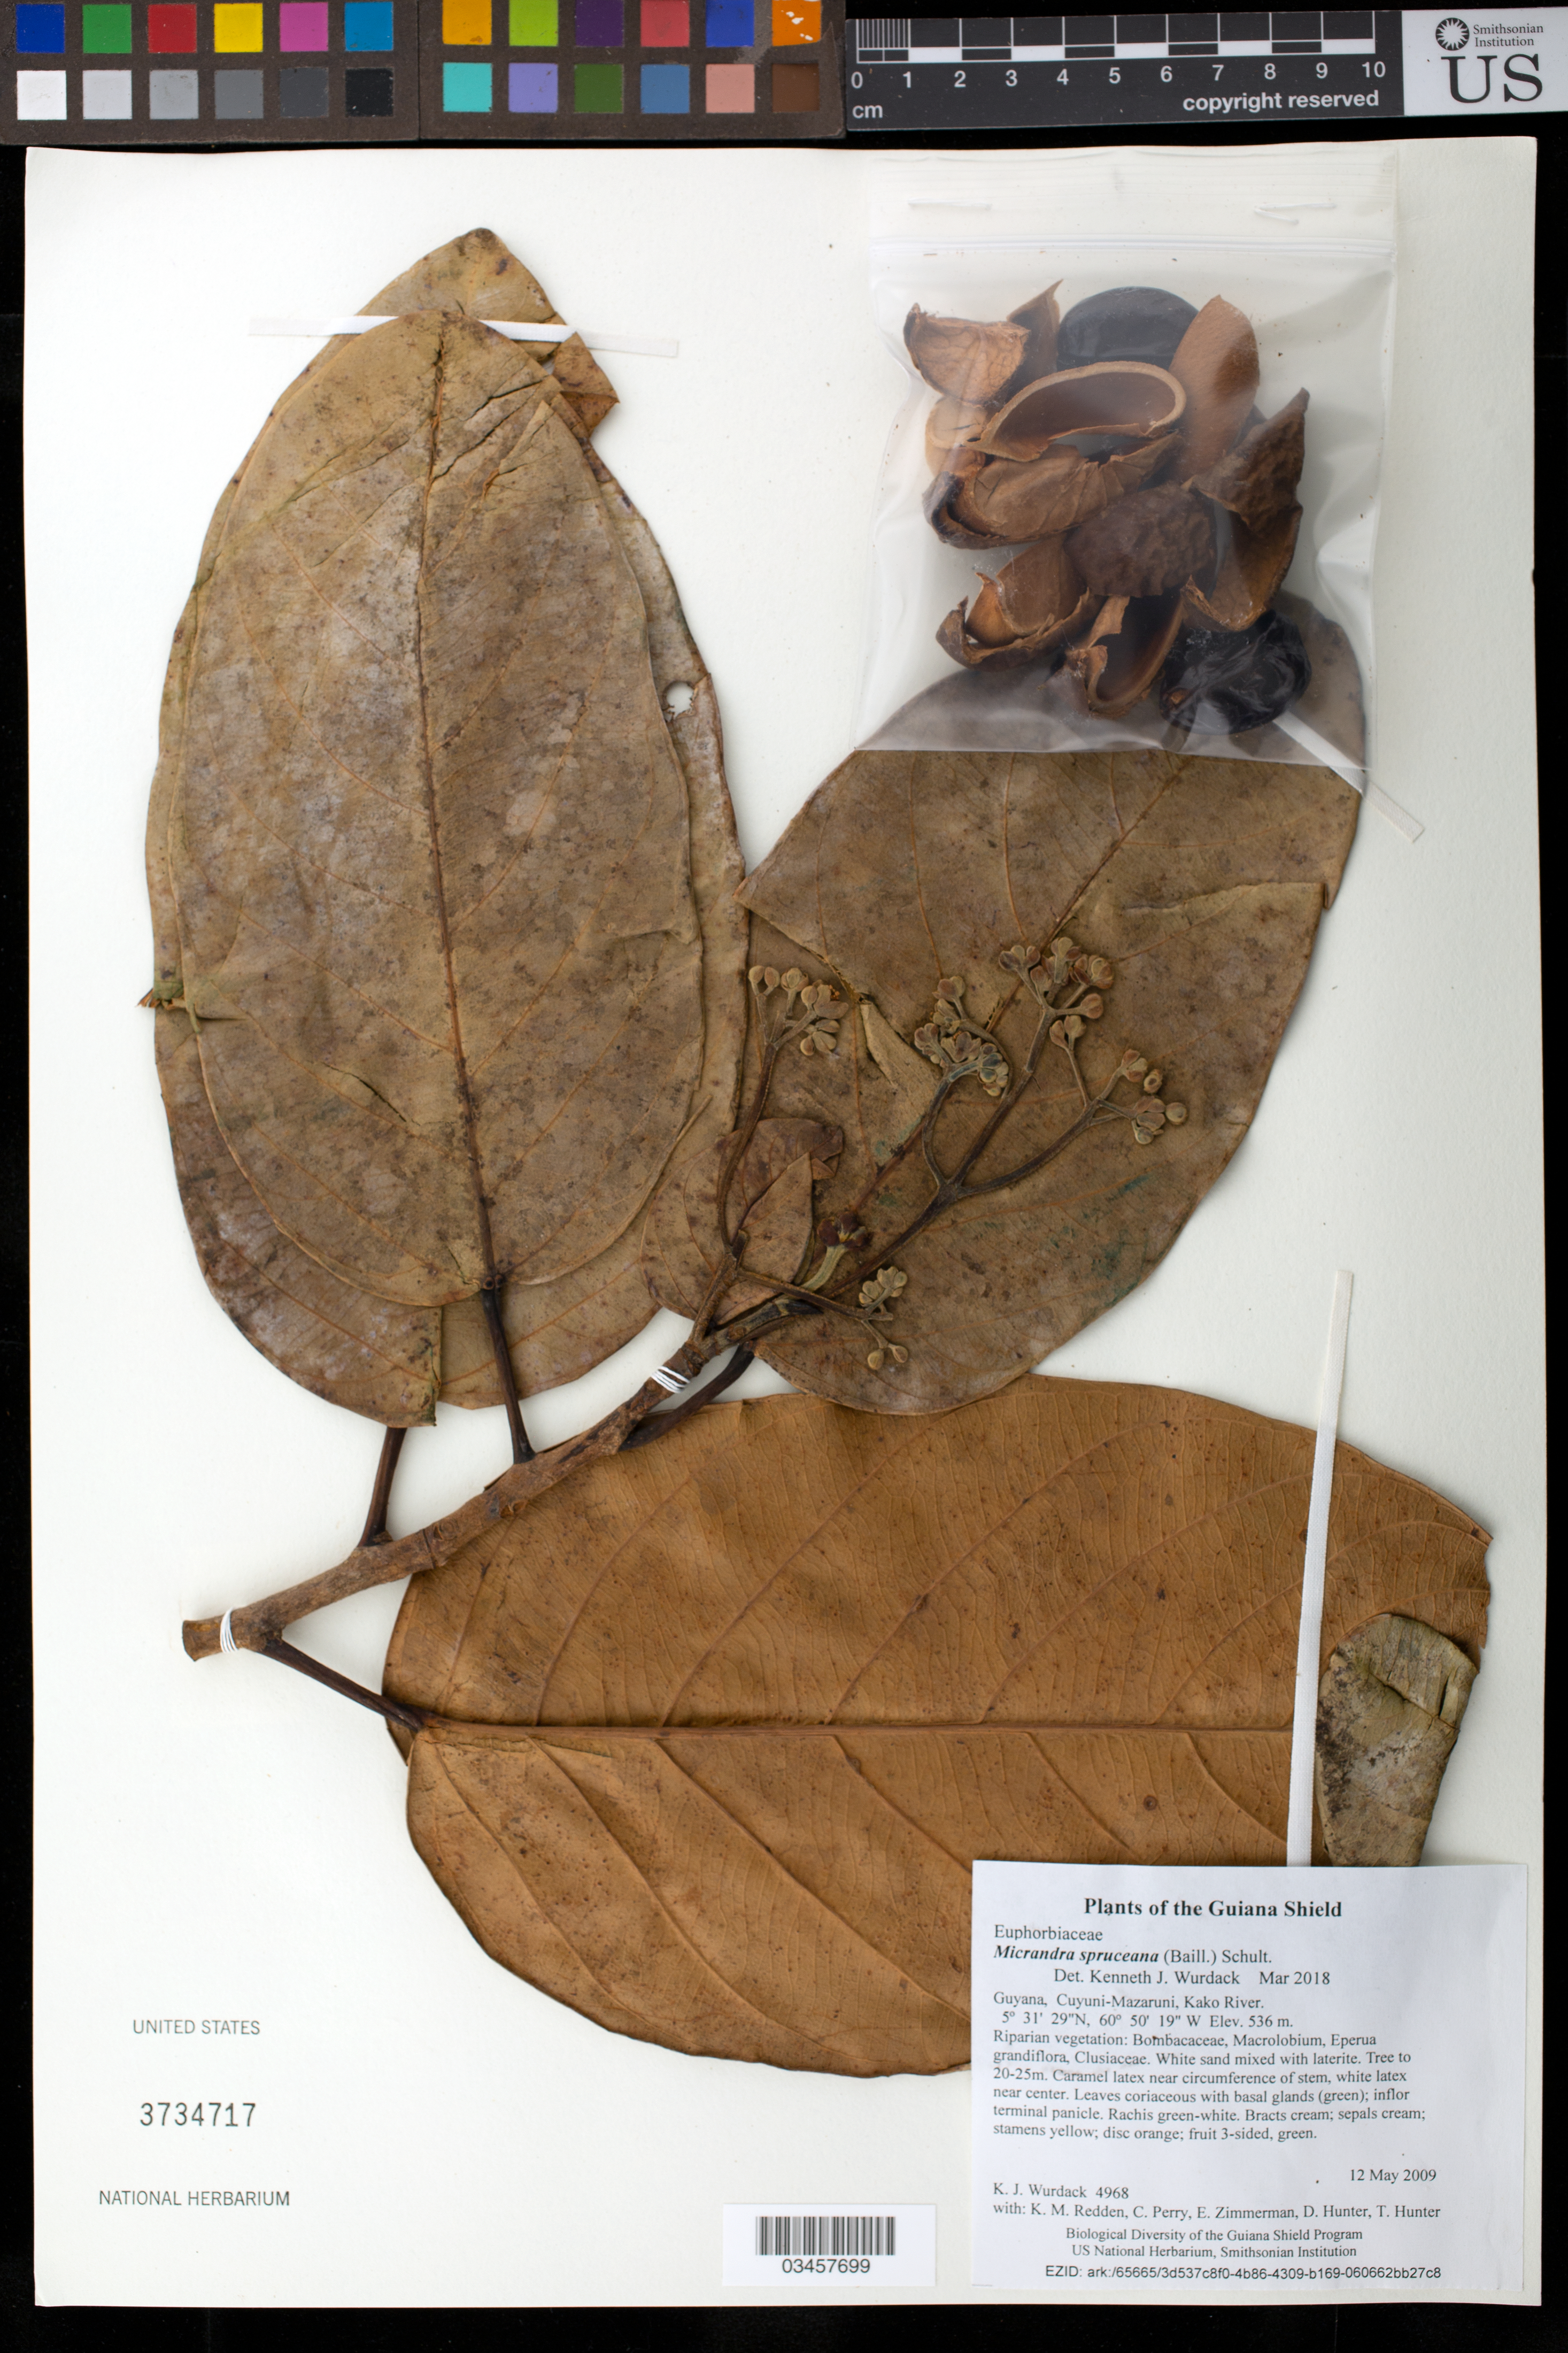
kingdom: Plantae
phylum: Tracheophyta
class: Magnoliopsida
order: Malpighiales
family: Euphorbiaceae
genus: Micrandra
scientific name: Micrandra spruceana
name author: (Baill.) Schult.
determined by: Wurdack, Kenneth J., (US), Smithsonian Institution - National Museum of Natural History (UNITED STATES)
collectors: K. Wurdack, K. M. Redden, C. Perry, E. Zimmerman, D. Hunter, T. Hunter & V. Roland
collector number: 4968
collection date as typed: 12 May 2009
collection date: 2009-05-12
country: Guyana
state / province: Cuyuni-Mazaruni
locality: Kako River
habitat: Riparian vegetation: Bombacaceae, Macrolobium, Eperua grandiflora, Clusiaceae. White sand mixed with laterite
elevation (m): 536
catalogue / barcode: US 3734717